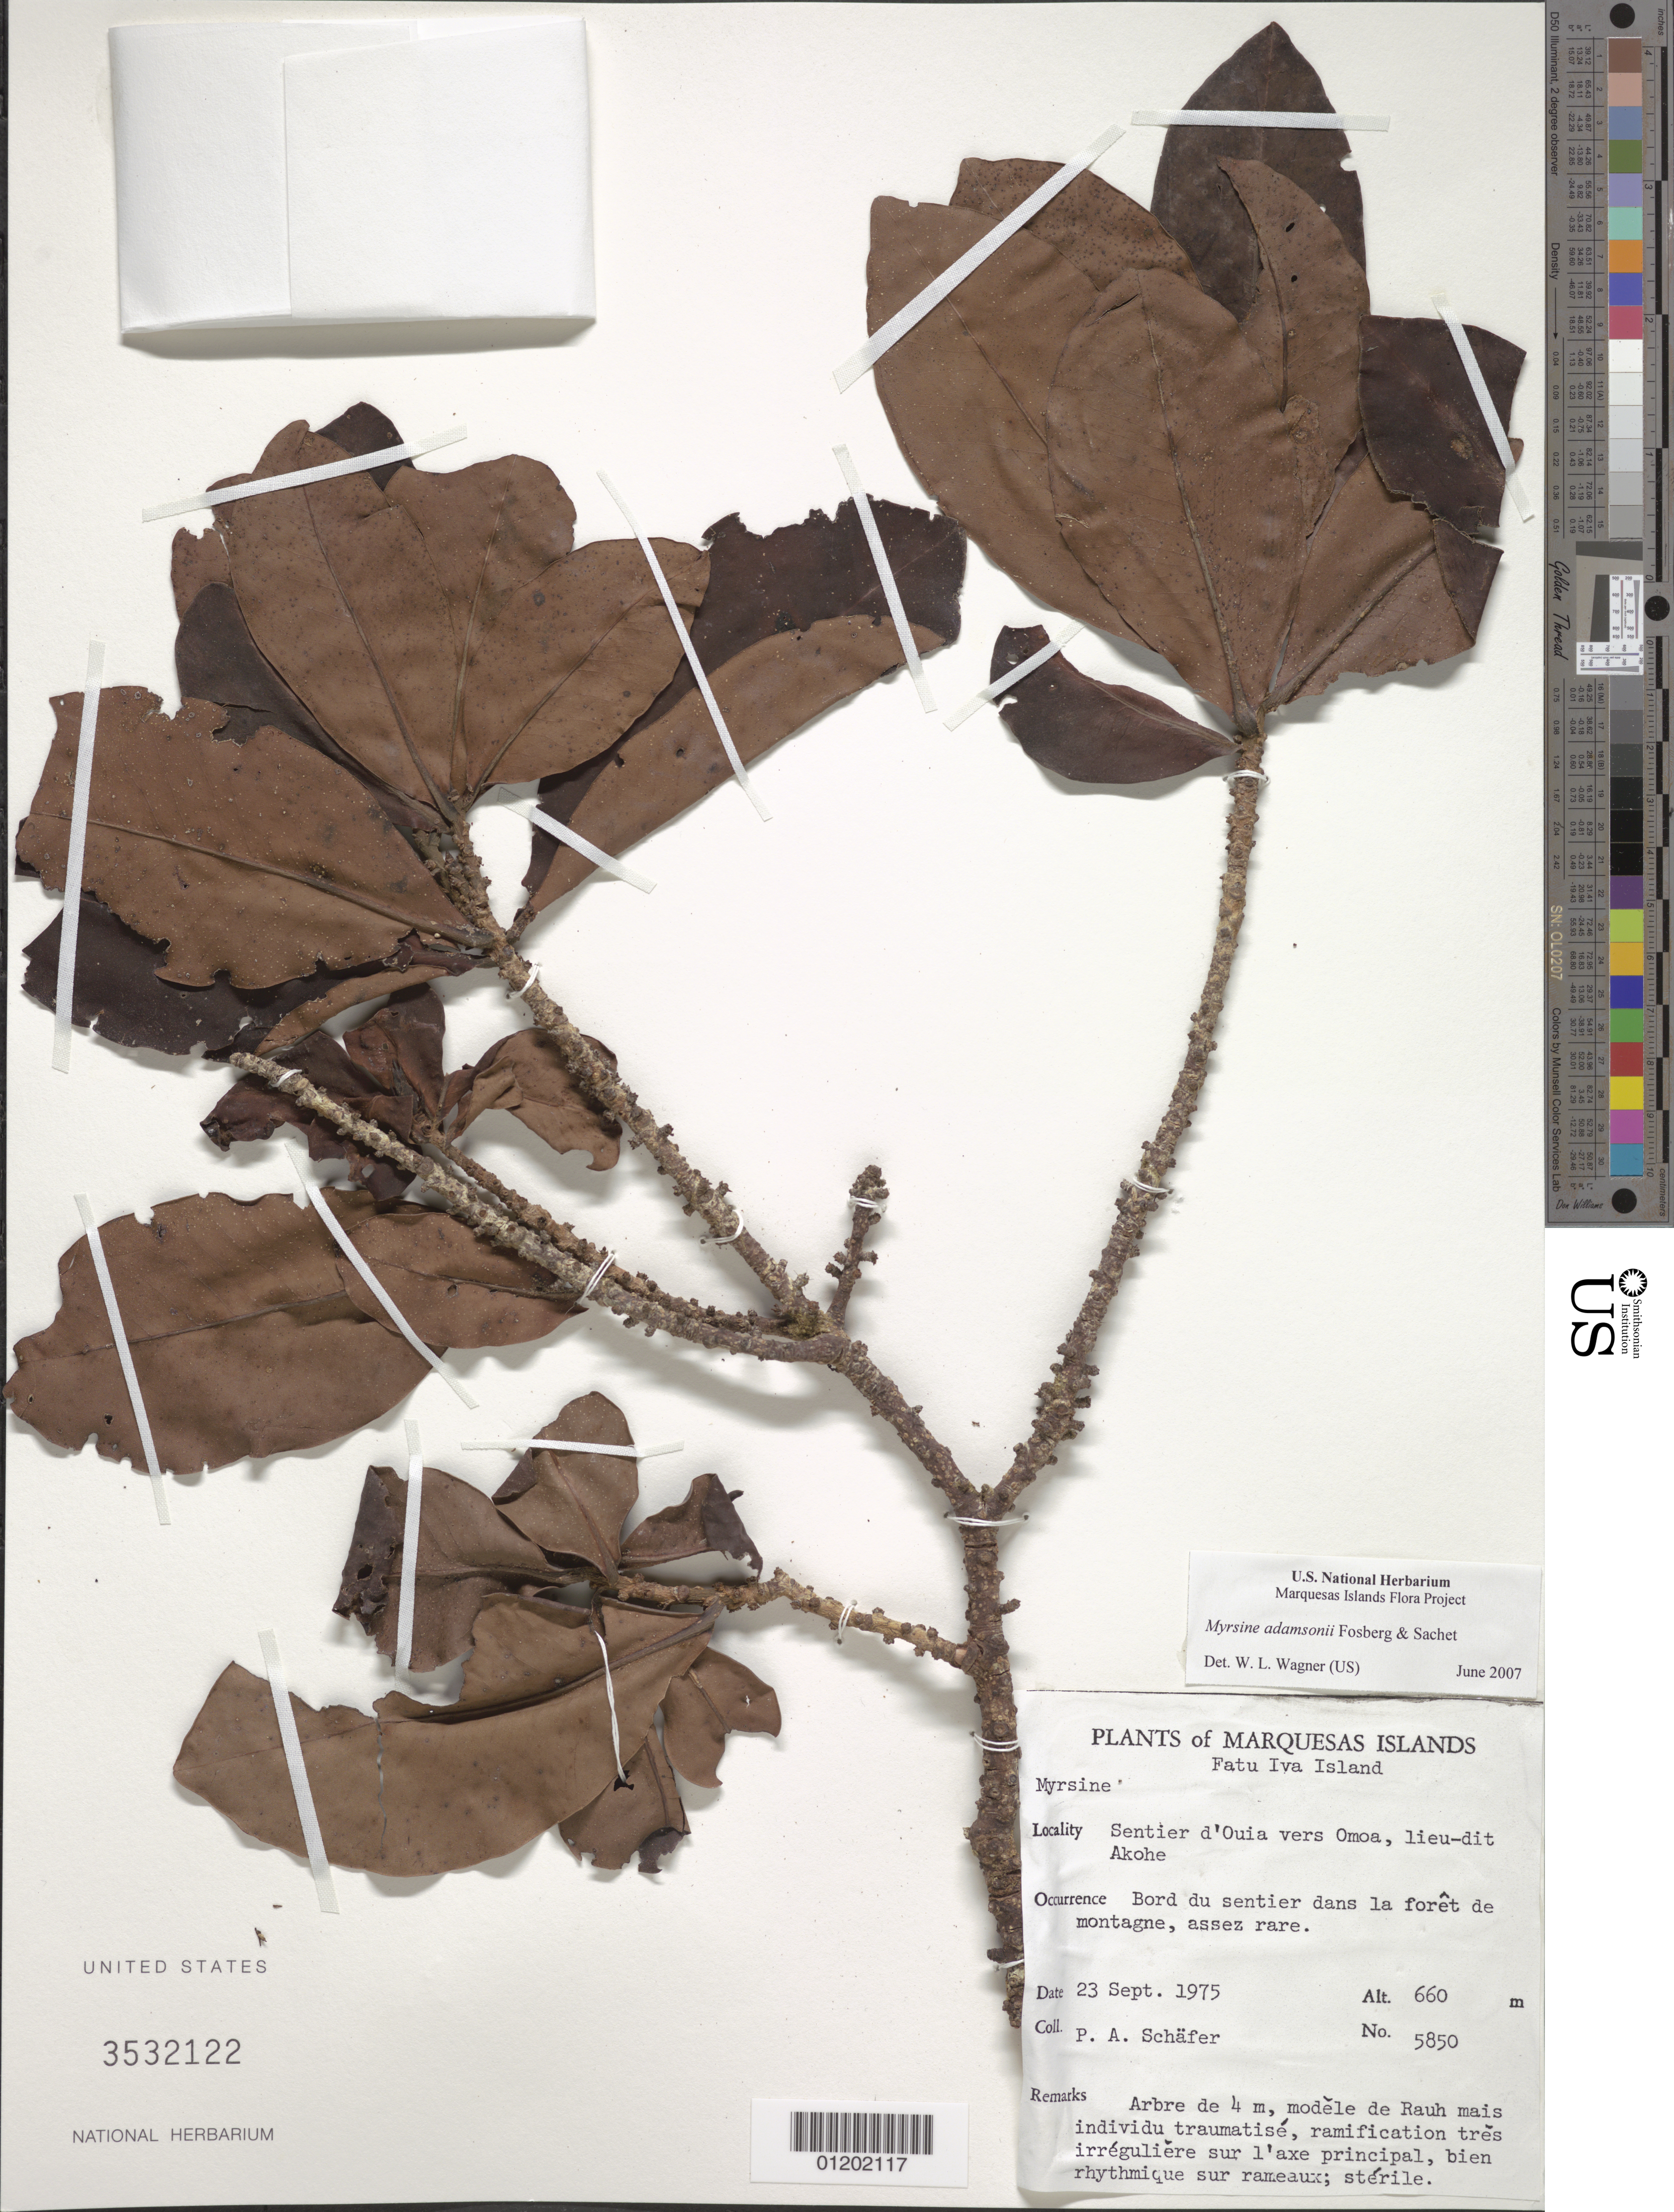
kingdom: Plantae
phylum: Tracheophyta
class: Magnoliopsida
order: Ericales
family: Primulaceae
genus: Myrsine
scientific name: Myrsine adamsonii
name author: Fosberg & Sachet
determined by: Wagner, W. L., (BOT), Smithsonian Institution - National Museum of Natural History (UNITED STATES)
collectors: P. A. Schäfer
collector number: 5850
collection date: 1975-09-23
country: French Polynesia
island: Fatu Hiva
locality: Sentier d'Ouia vers 'Omo'a, lieu-dit Akoke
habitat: Bord du sentier dans la forêt de montagne; assez rare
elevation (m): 660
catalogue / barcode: US 3532122